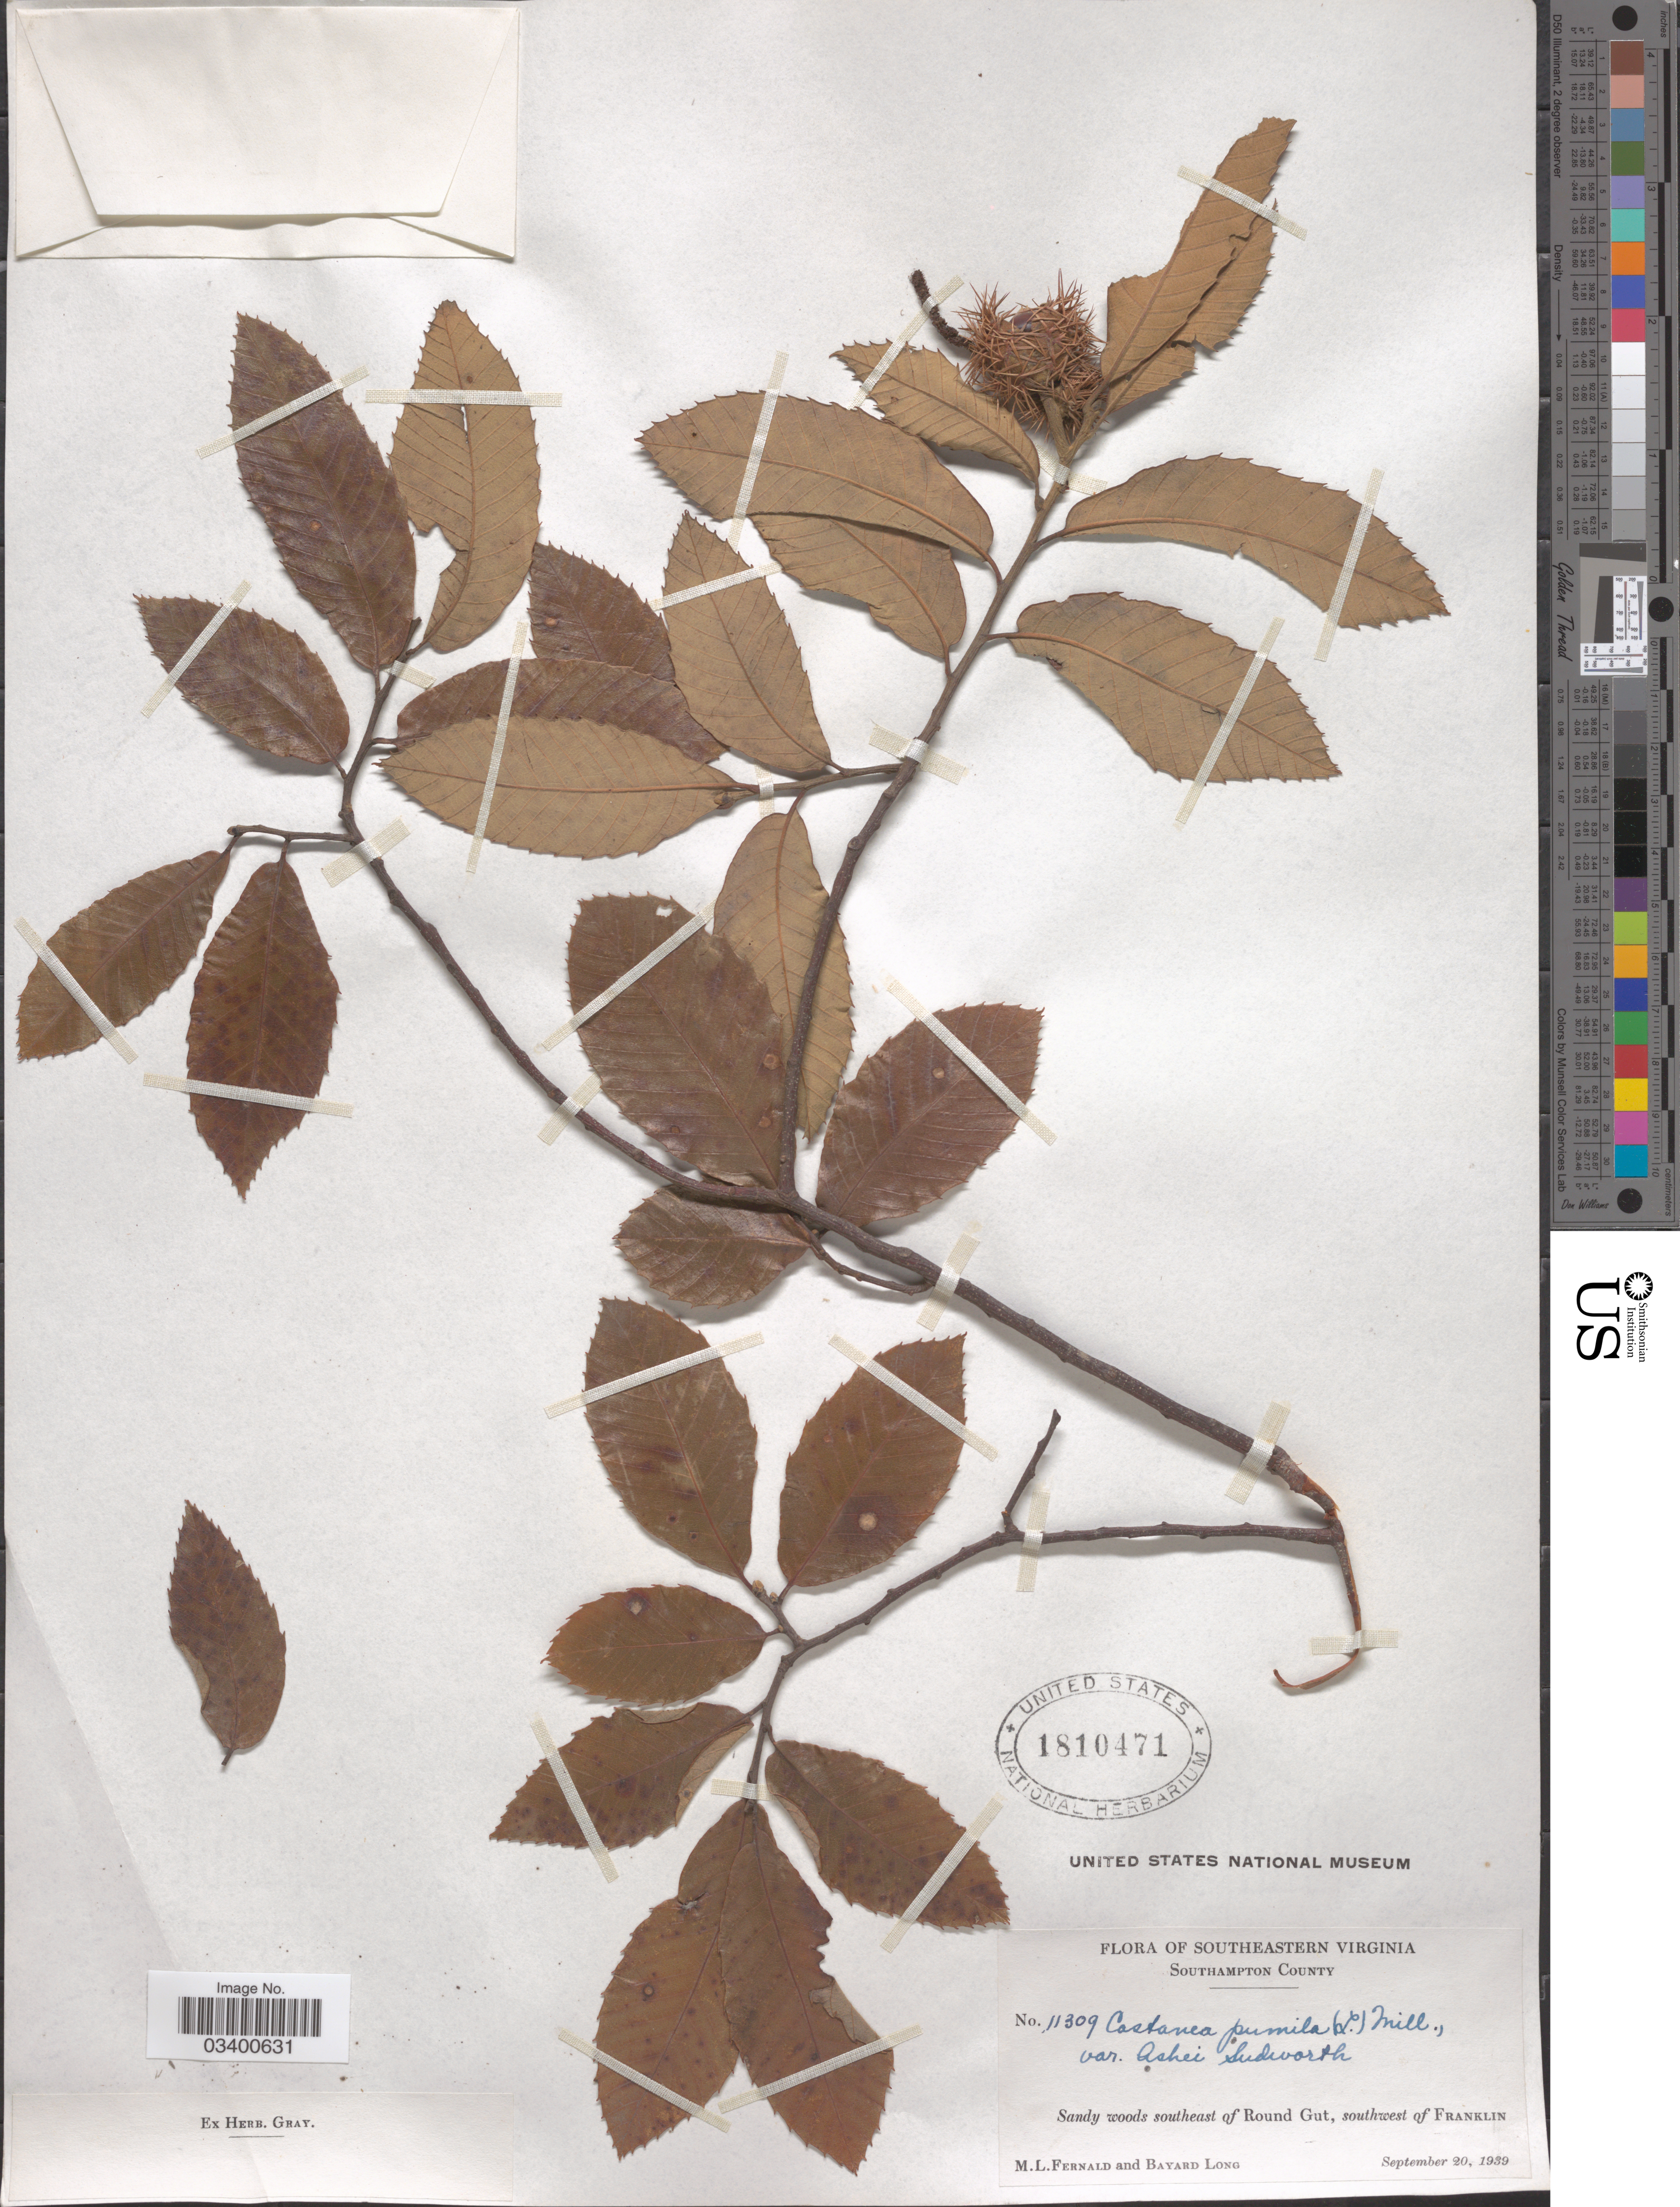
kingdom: Plantae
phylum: Tracheophyta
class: Magnoliopsida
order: Fagales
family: Fagaceae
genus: Castanea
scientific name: Castanea pumila var. pumila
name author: (L.) Mill.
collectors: M. L. Fernald & B. Long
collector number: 11309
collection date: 1939-09-20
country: United States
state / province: Virginia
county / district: Southampton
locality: Southeastern Virginia. Southampton County. Southeast of Round Gut, southwest of Franklin.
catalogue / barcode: US 1810471